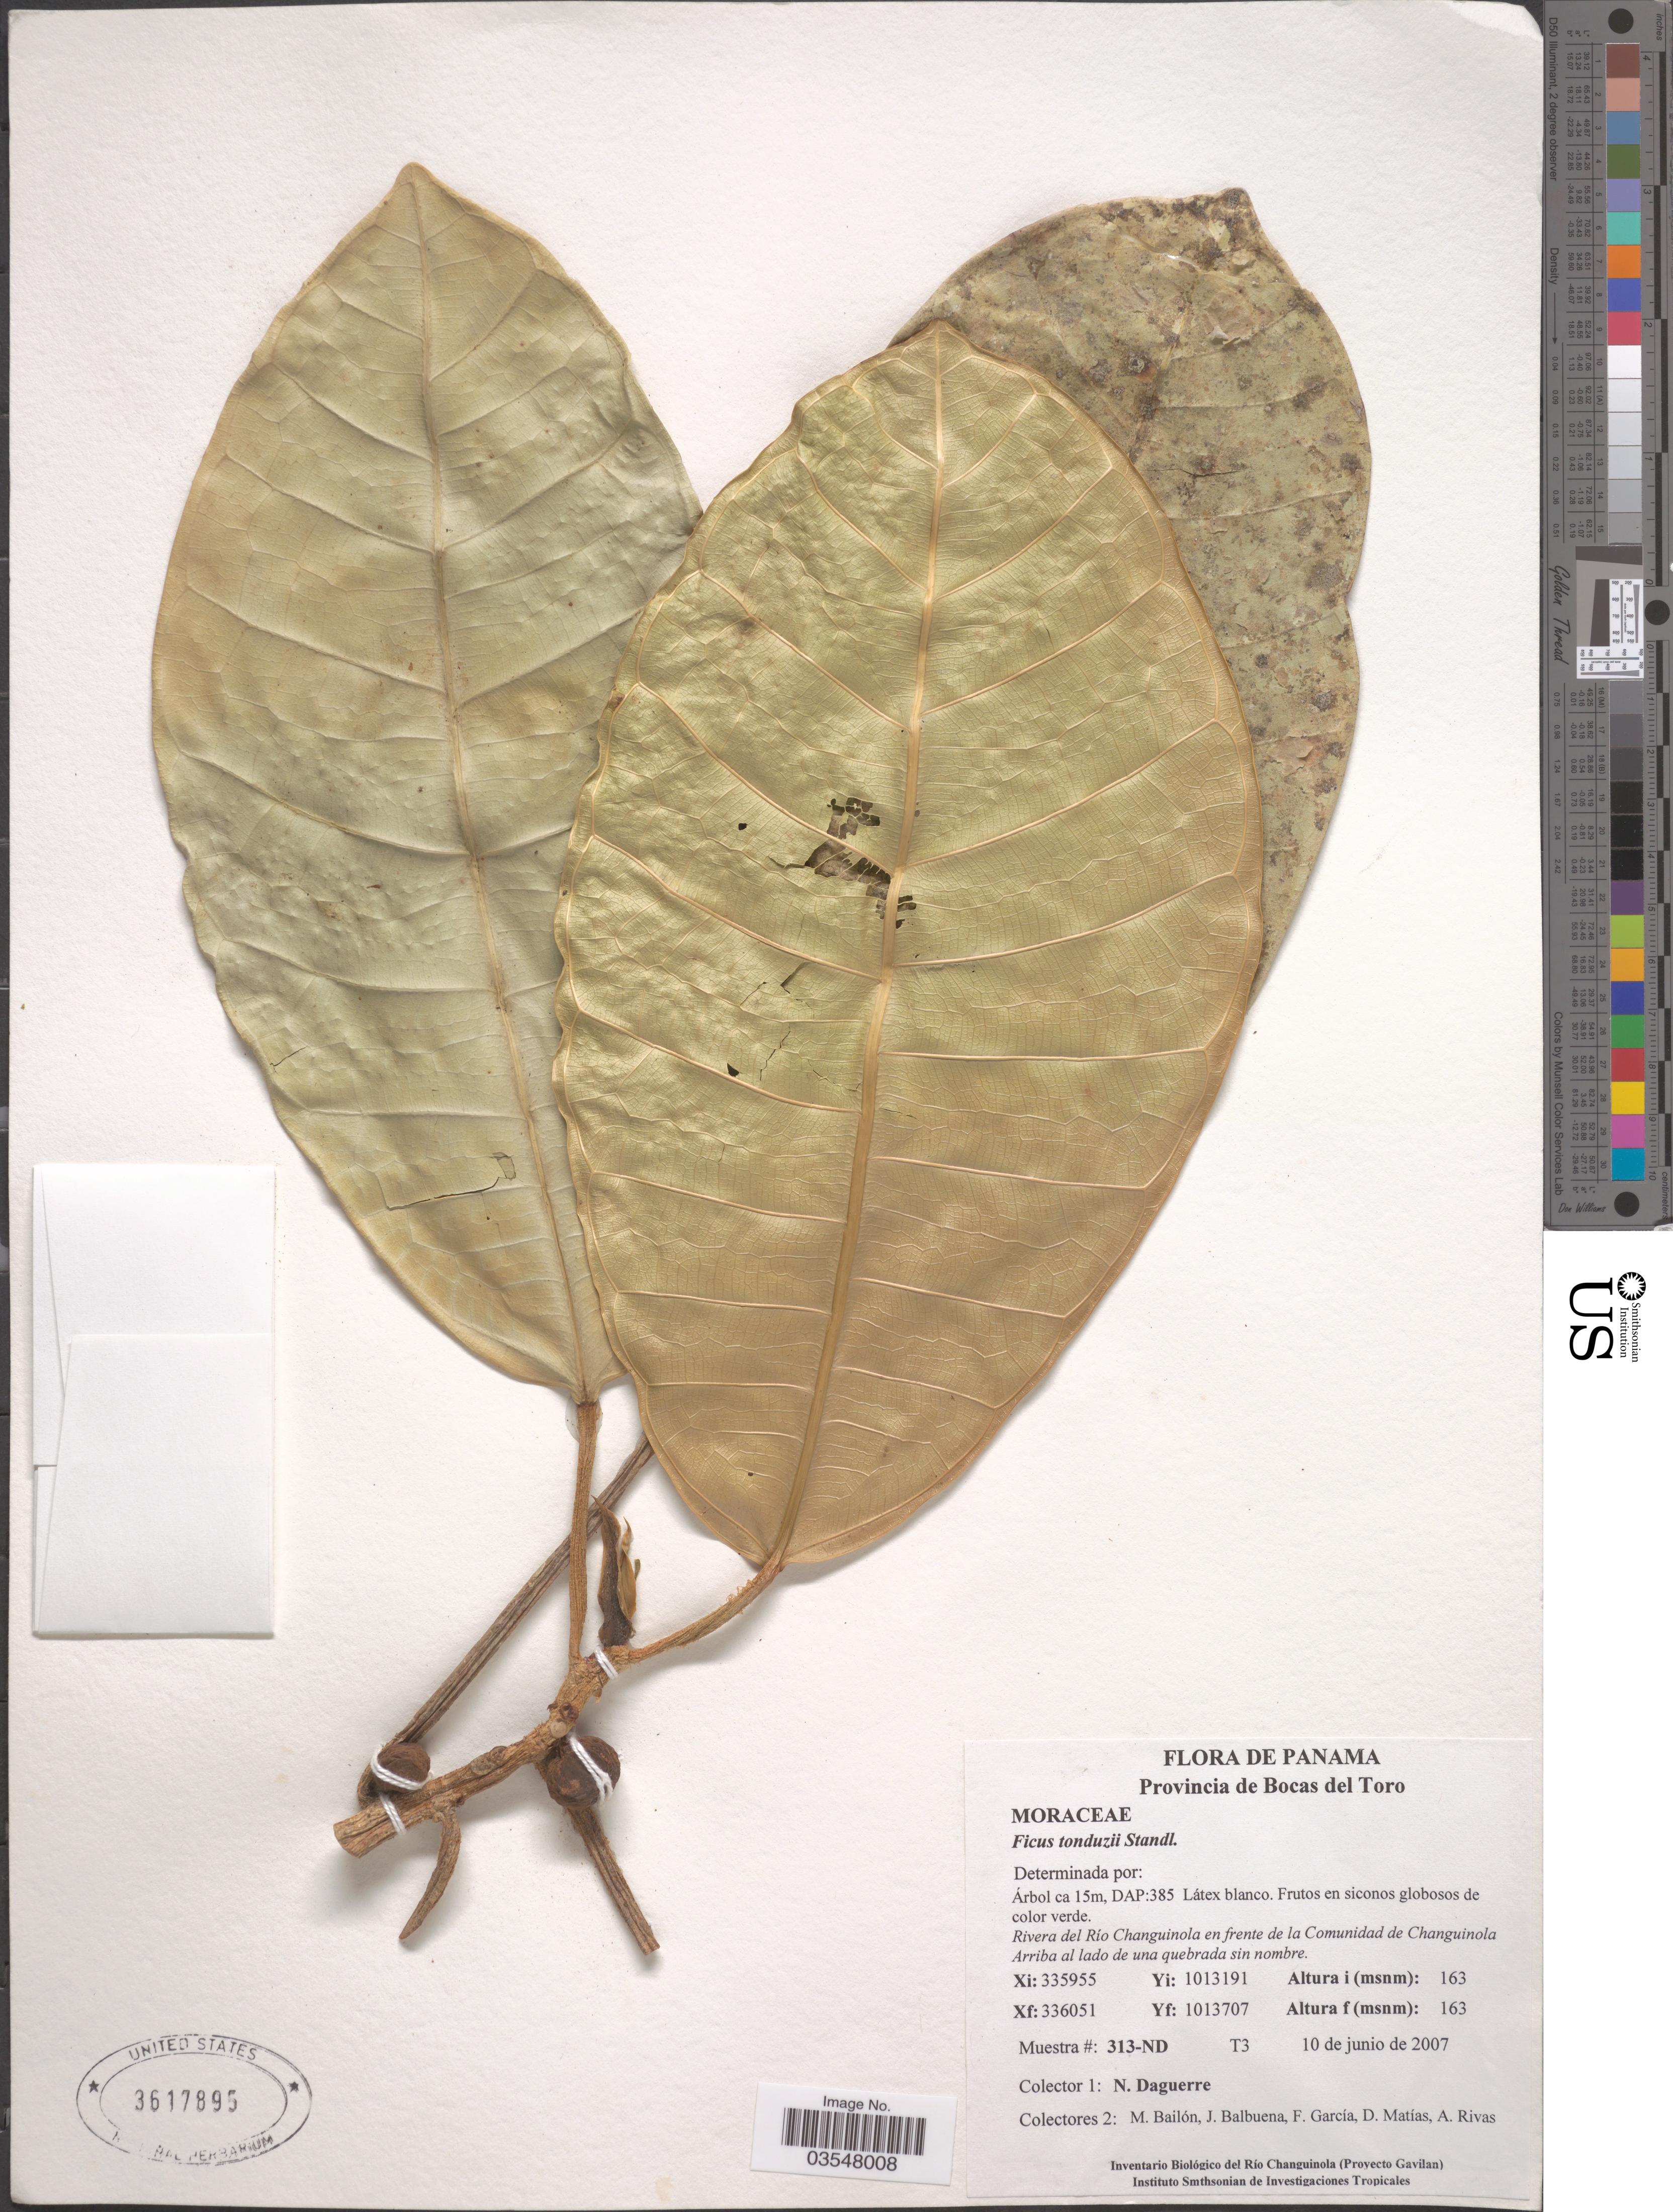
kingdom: Plantae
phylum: Tracheophyta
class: Magnoliopsida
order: Rosales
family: Moraceae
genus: Ficus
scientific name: Ficus tonduzii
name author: Standl.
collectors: N. Daguerre, M. Bailón, J. Balbuena, F. Garcia & et al.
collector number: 313-NDT3?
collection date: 2007-06-10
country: Panama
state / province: Bocas del Toro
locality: Rivera del Río Changuinola en frente de la Comunidad de Changuinola. Arriba al lado de una quebrada sin nombre. Xi: 335955 Yi: 1013191 Xf: 336051 Yf: 1013707. [unsure placement]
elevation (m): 163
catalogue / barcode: US 3617895